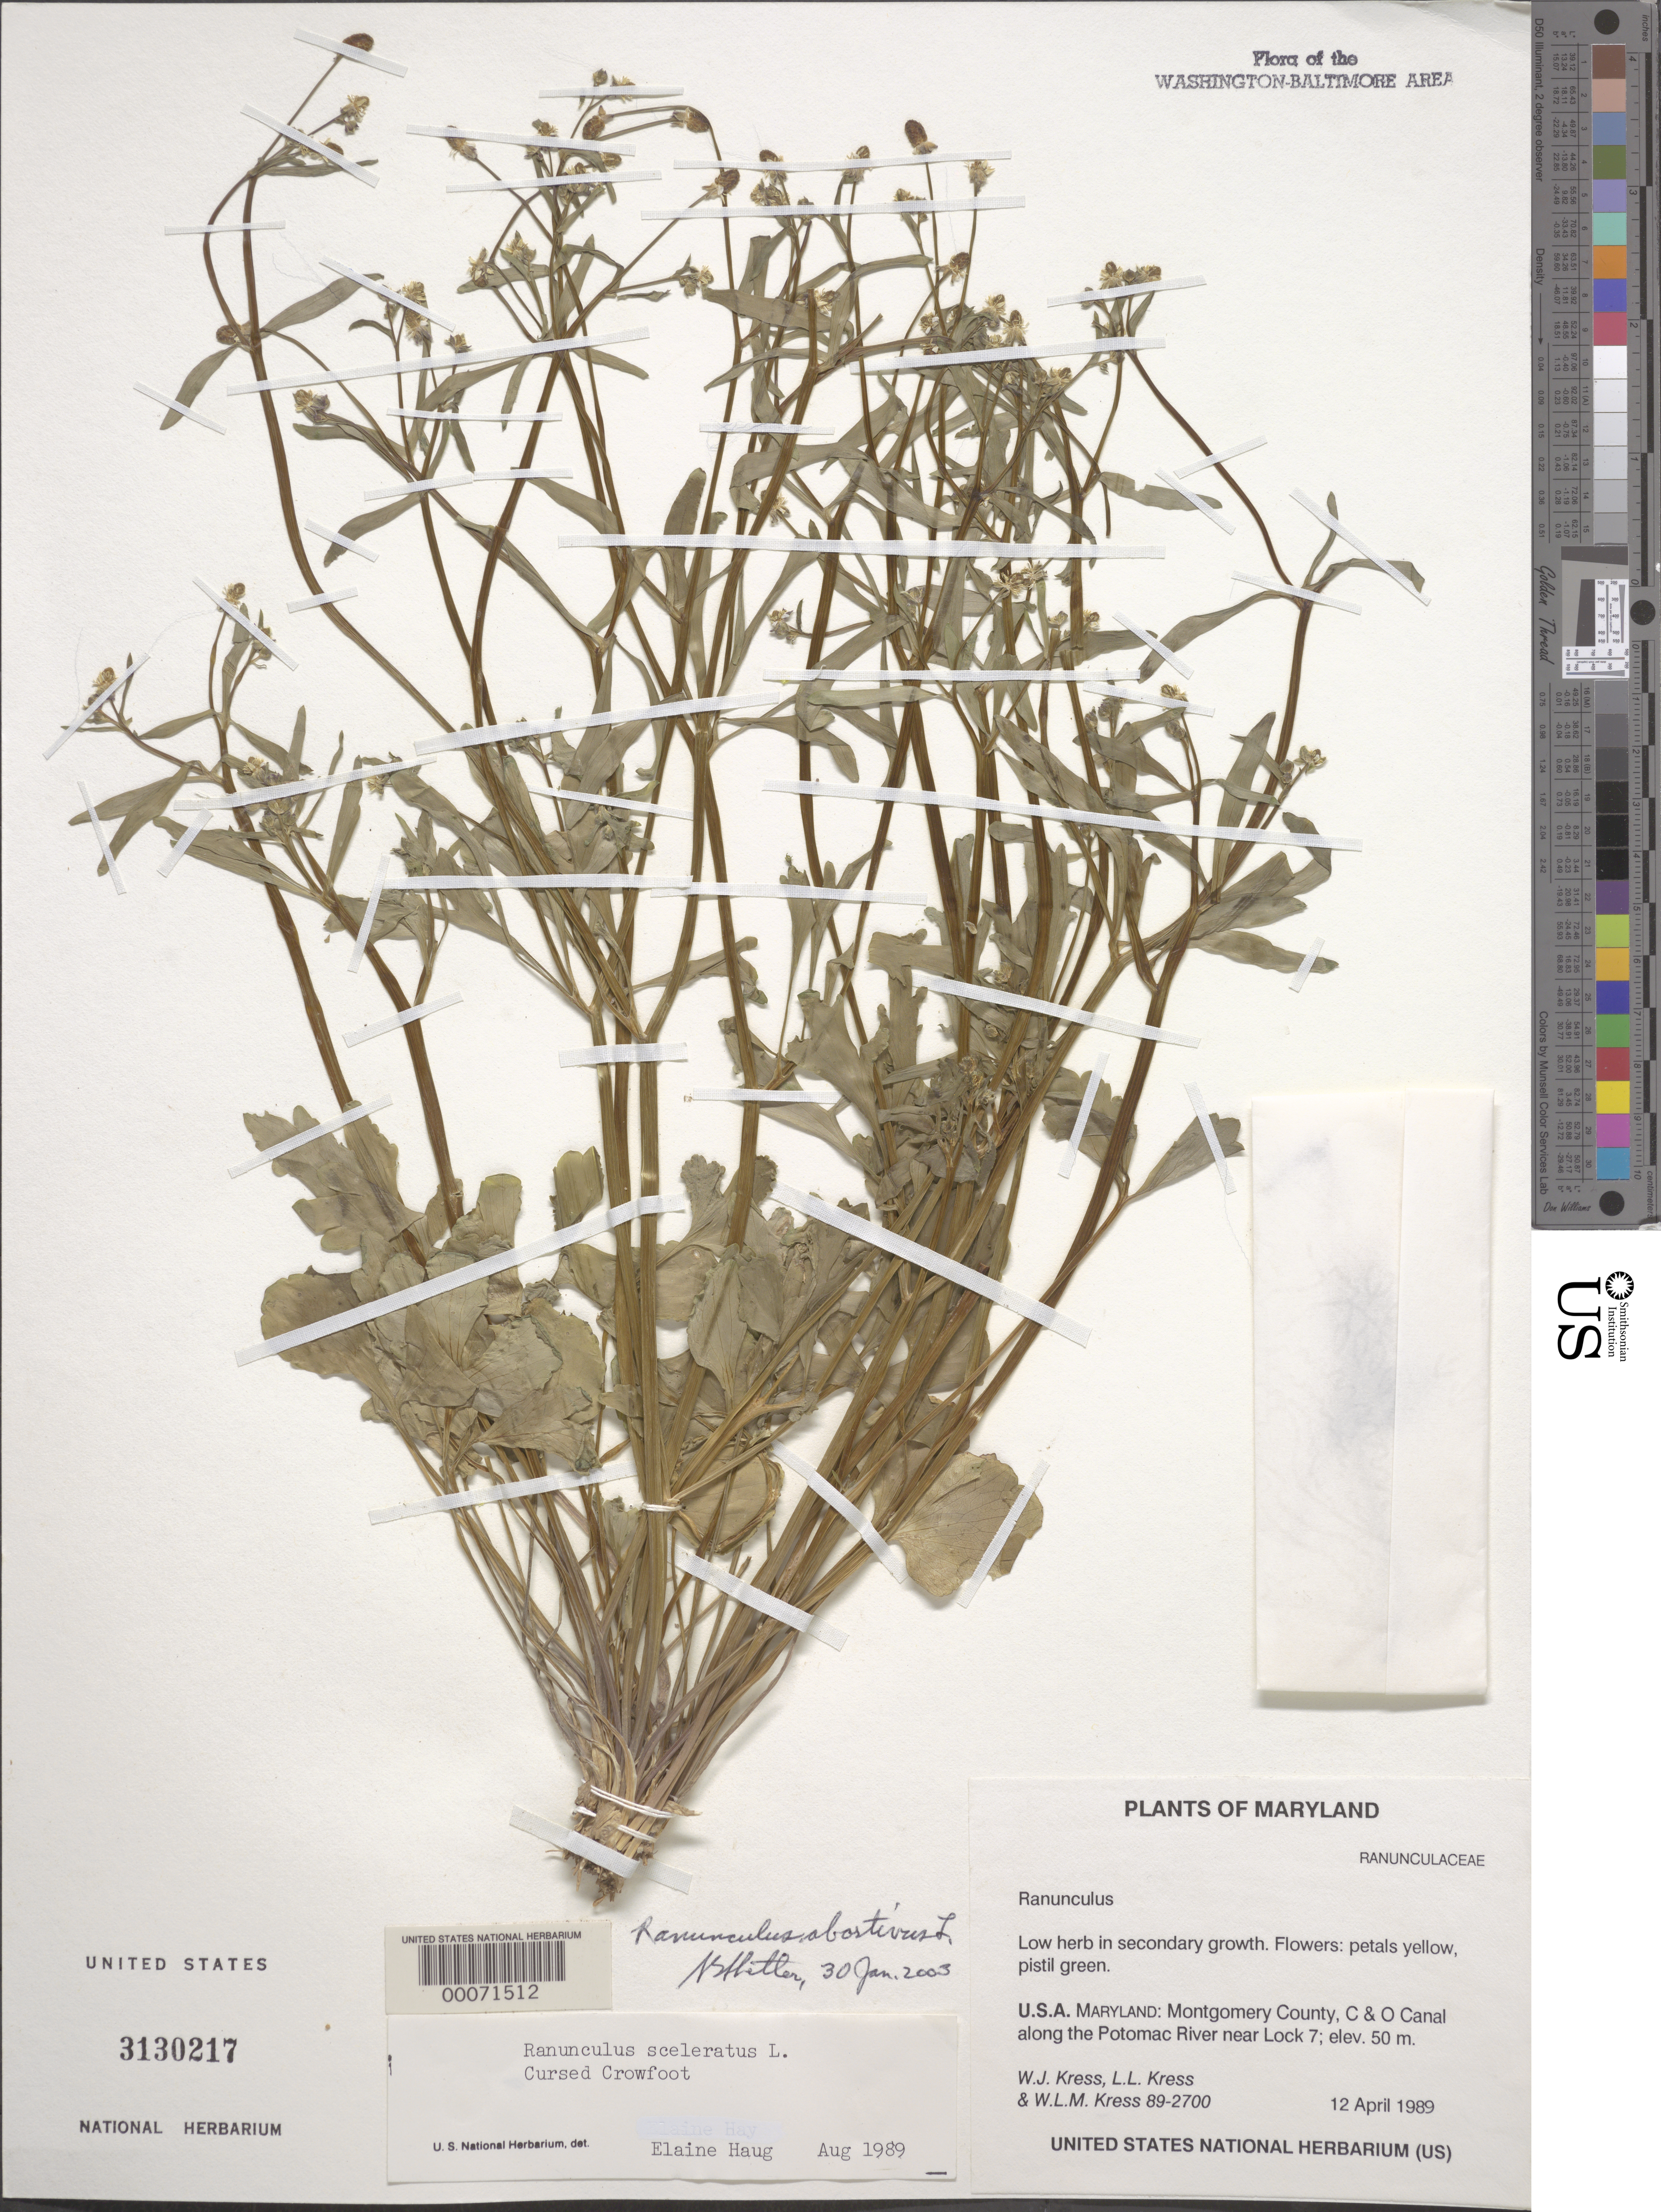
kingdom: Plantae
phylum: Tracheophyta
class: Magnoliopsida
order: Ranunculales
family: Ranunculaceae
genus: Ranunculus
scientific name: Ranunculus abortivus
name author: L.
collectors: W. J. Kress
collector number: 89-2700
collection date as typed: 12 Apr 1989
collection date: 1989-04-12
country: United States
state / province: Maryland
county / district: Montgomery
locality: C & O Canal, along the Potomac River near Lock 7 C. & O. Canal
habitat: In secondary growth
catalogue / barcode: US 3130217